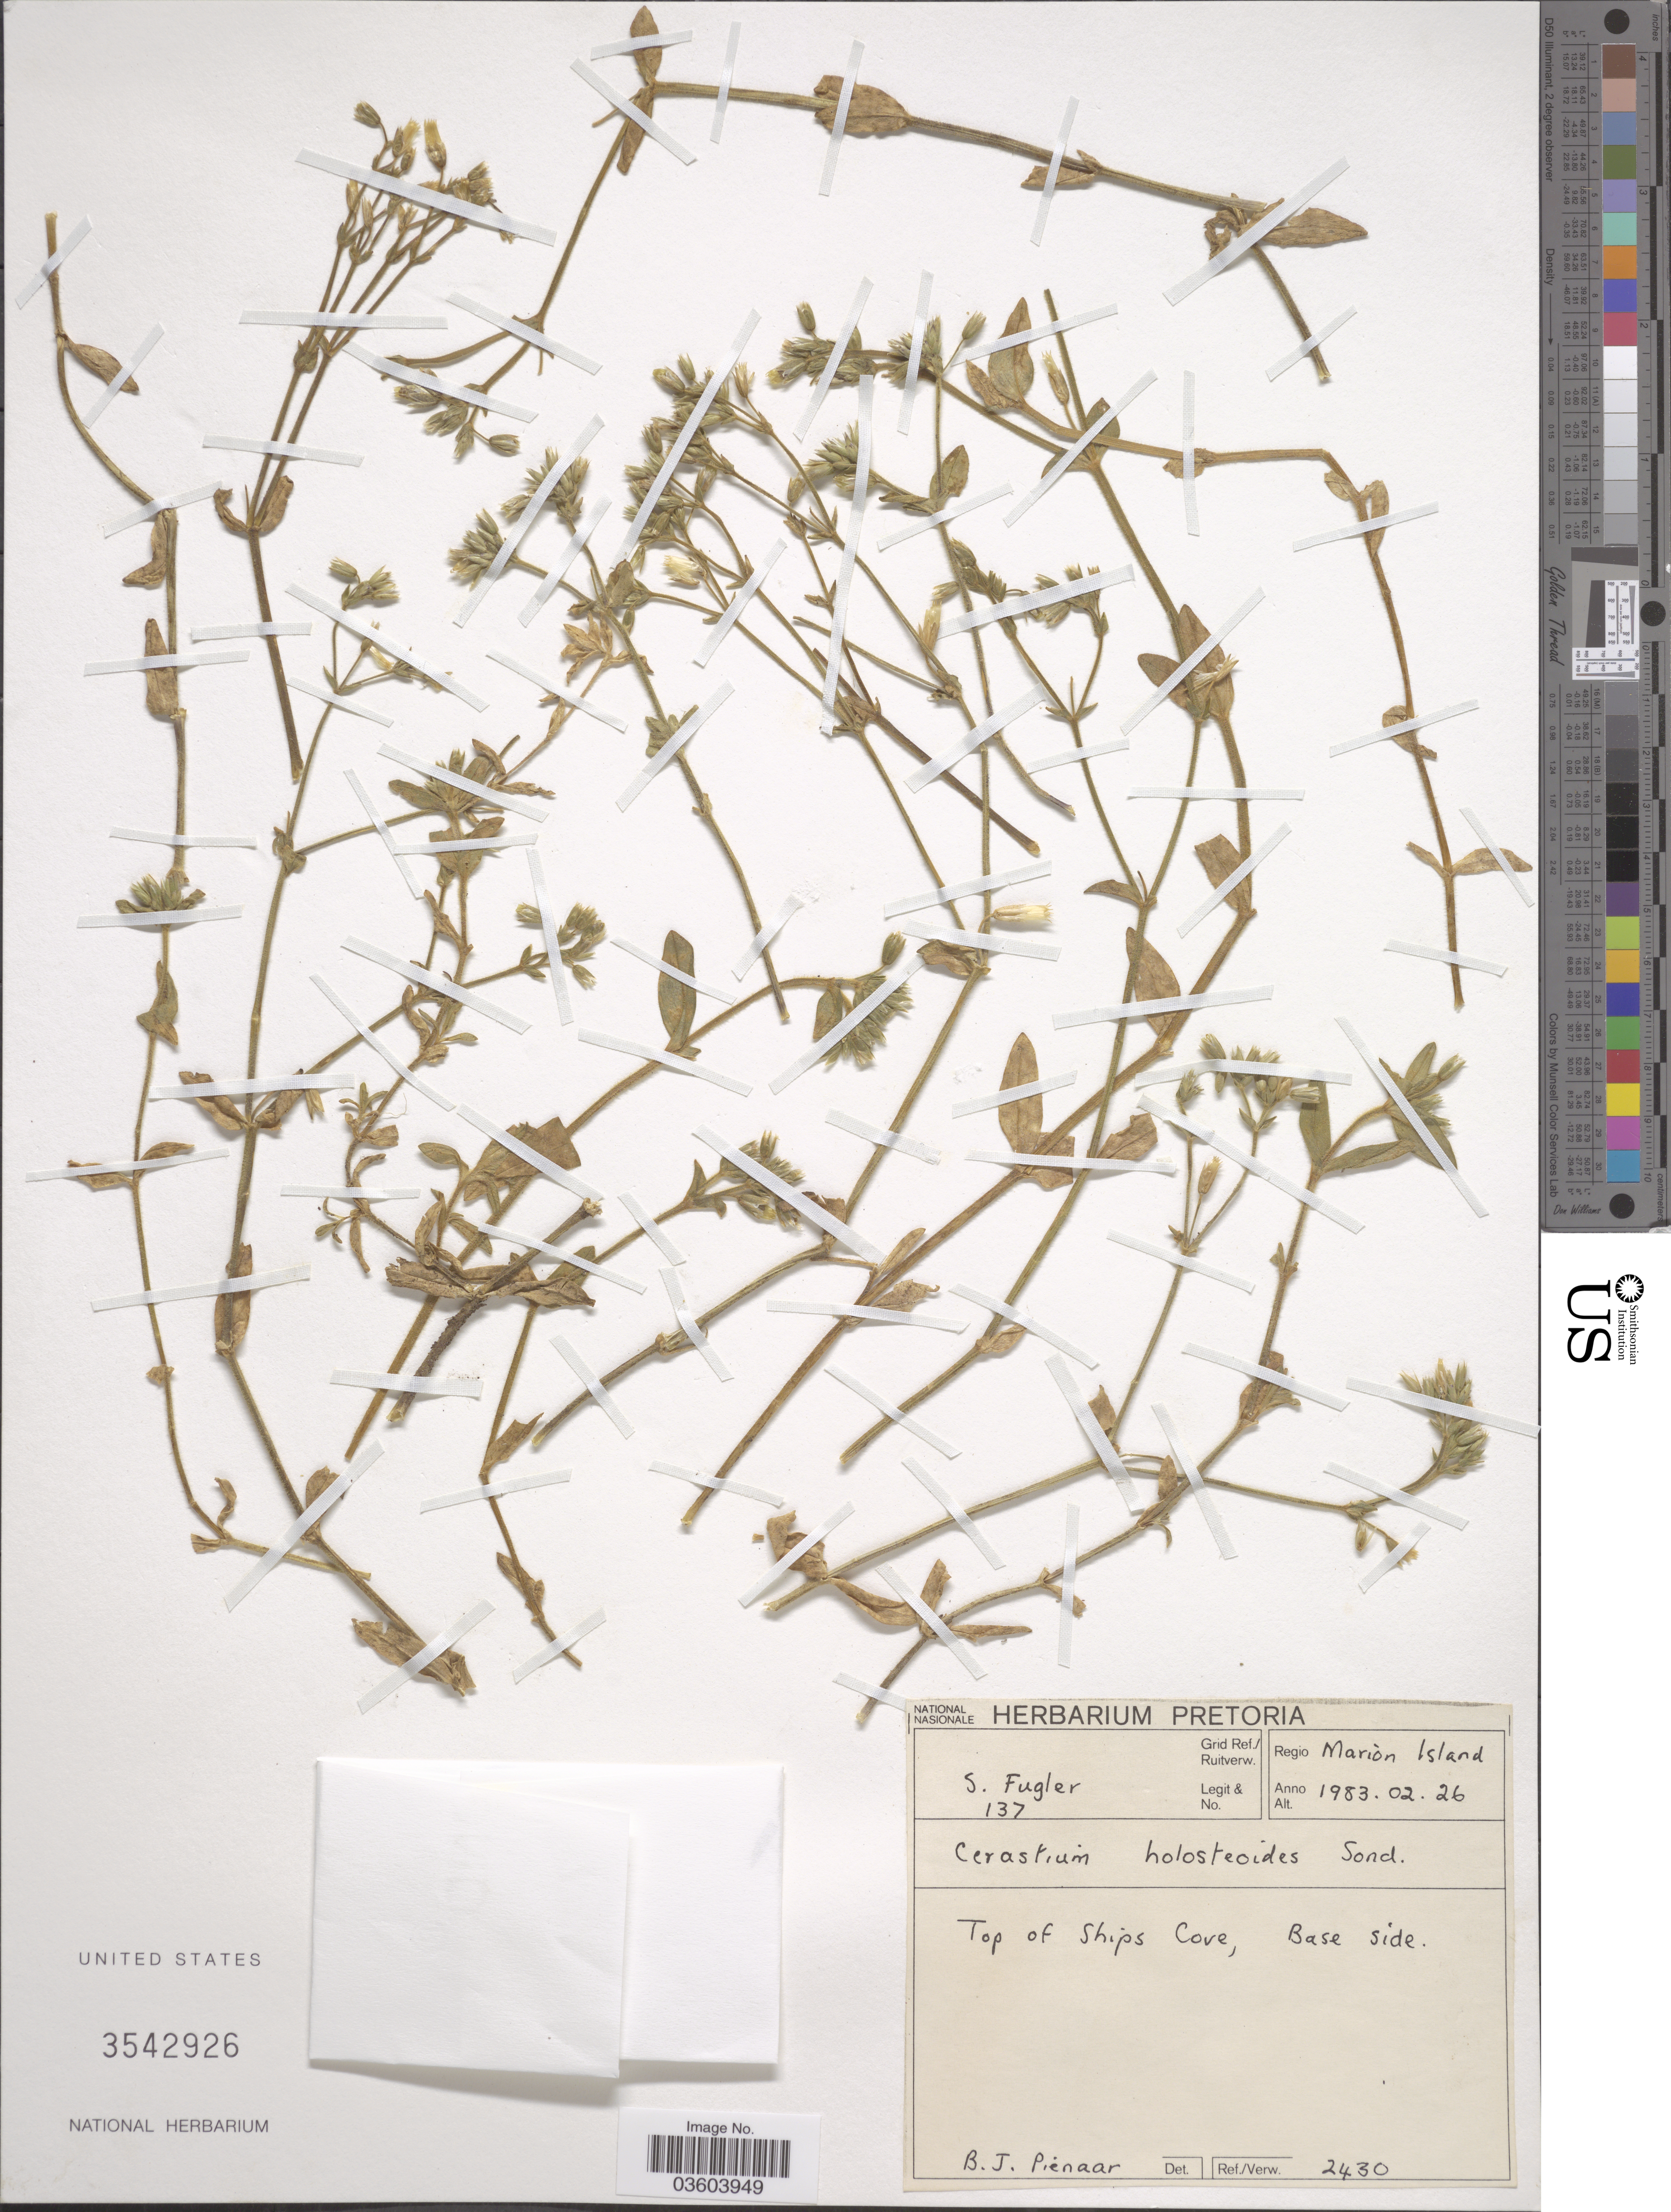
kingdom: Plantae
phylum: Tracheophyta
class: Magnoliopsida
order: Caryophyllales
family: Caryophyllaceae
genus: Cerastium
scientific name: Cerastium holosteoides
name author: Fr.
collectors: S. Fugler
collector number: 137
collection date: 1983-02-26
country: South Africa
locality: Regio Marion Island. Top of Ships Cove, Base side.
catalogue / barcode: US 3542926